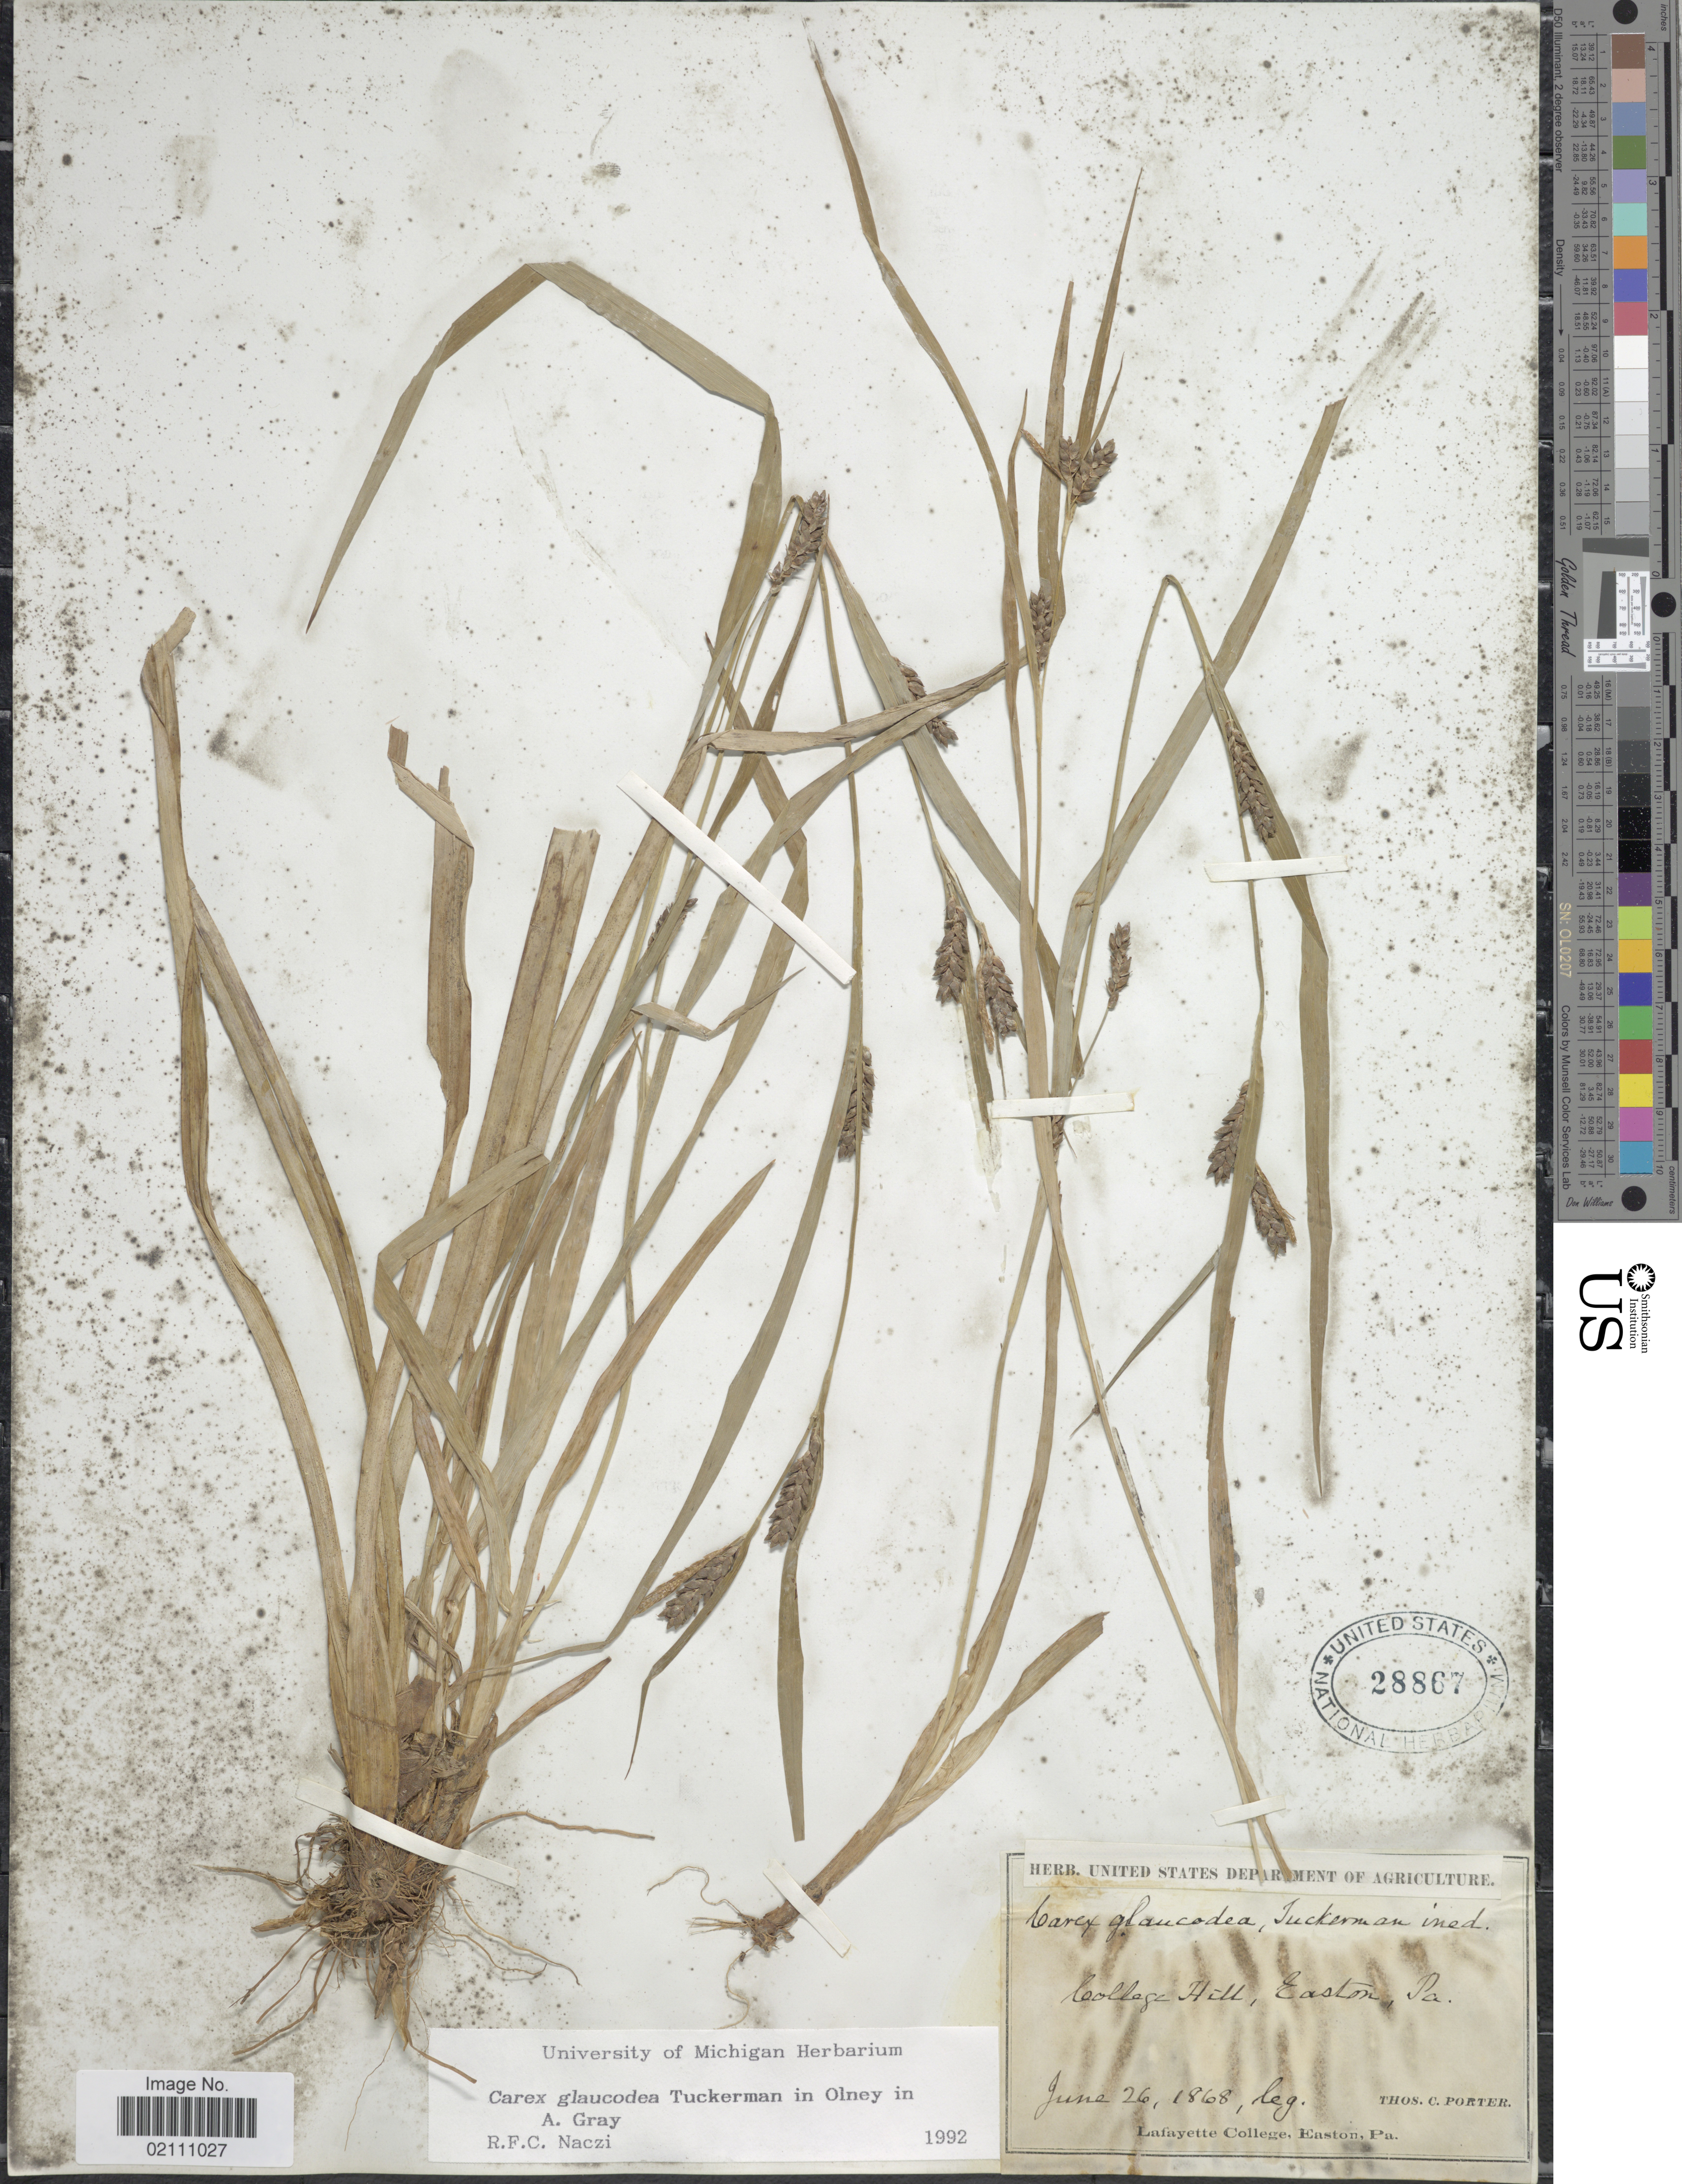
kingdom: Plantae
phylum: Tracheophyta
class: Liliopsida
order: Poales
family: Cyperaceae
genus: Carex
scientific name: Carex glaucodea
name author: Tuck. ex Olney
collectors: T. Porter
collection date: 1868-06-26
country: United States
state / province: Pennsylvania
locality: College Hill, Easton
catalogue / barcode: US 28867